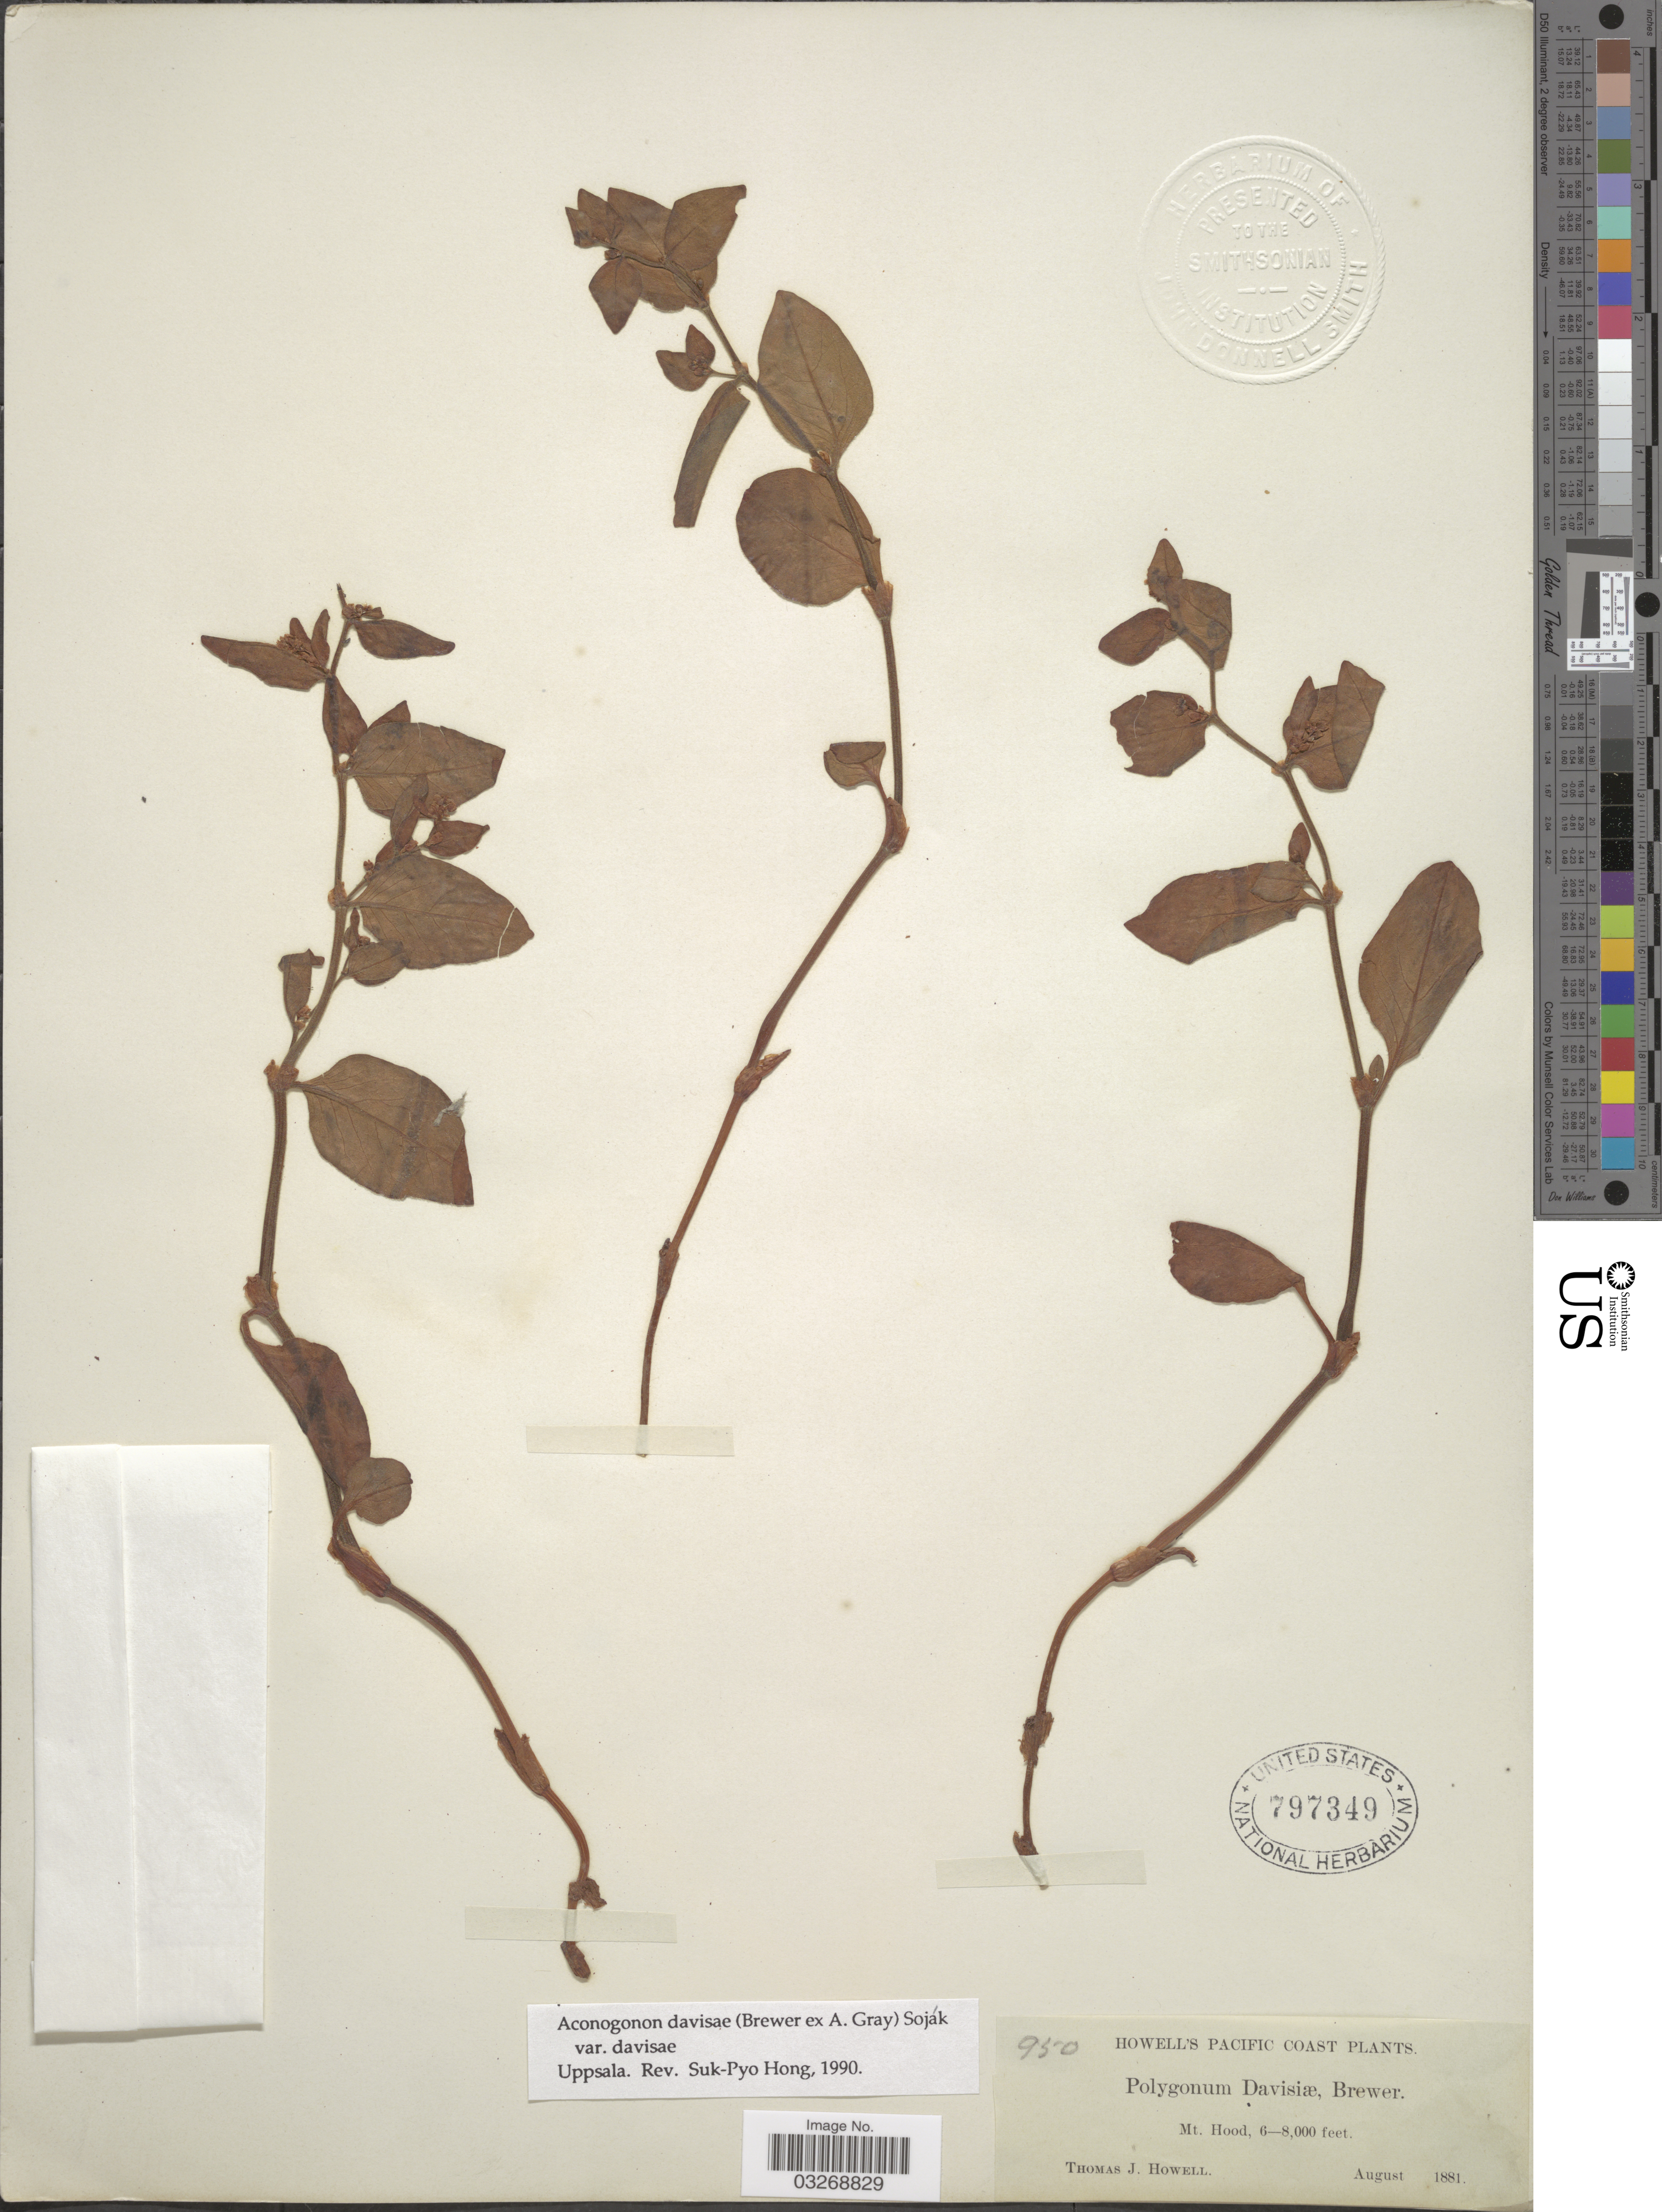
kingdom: Plantae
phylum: Tracheophyta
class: Magnoliopsida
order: Caryophyllales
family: Polygonaceae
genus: Koenigia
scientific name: Koenigia davisiae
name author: (W.H. Brewer ex A. Gray) T.M. Schust. & Reveal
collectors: T. J. Howell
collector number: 950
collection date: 1881-08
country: United States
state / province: Oregon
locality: Pacific Coast. Mt. Hood.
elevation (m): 1829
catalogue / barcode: US 797349